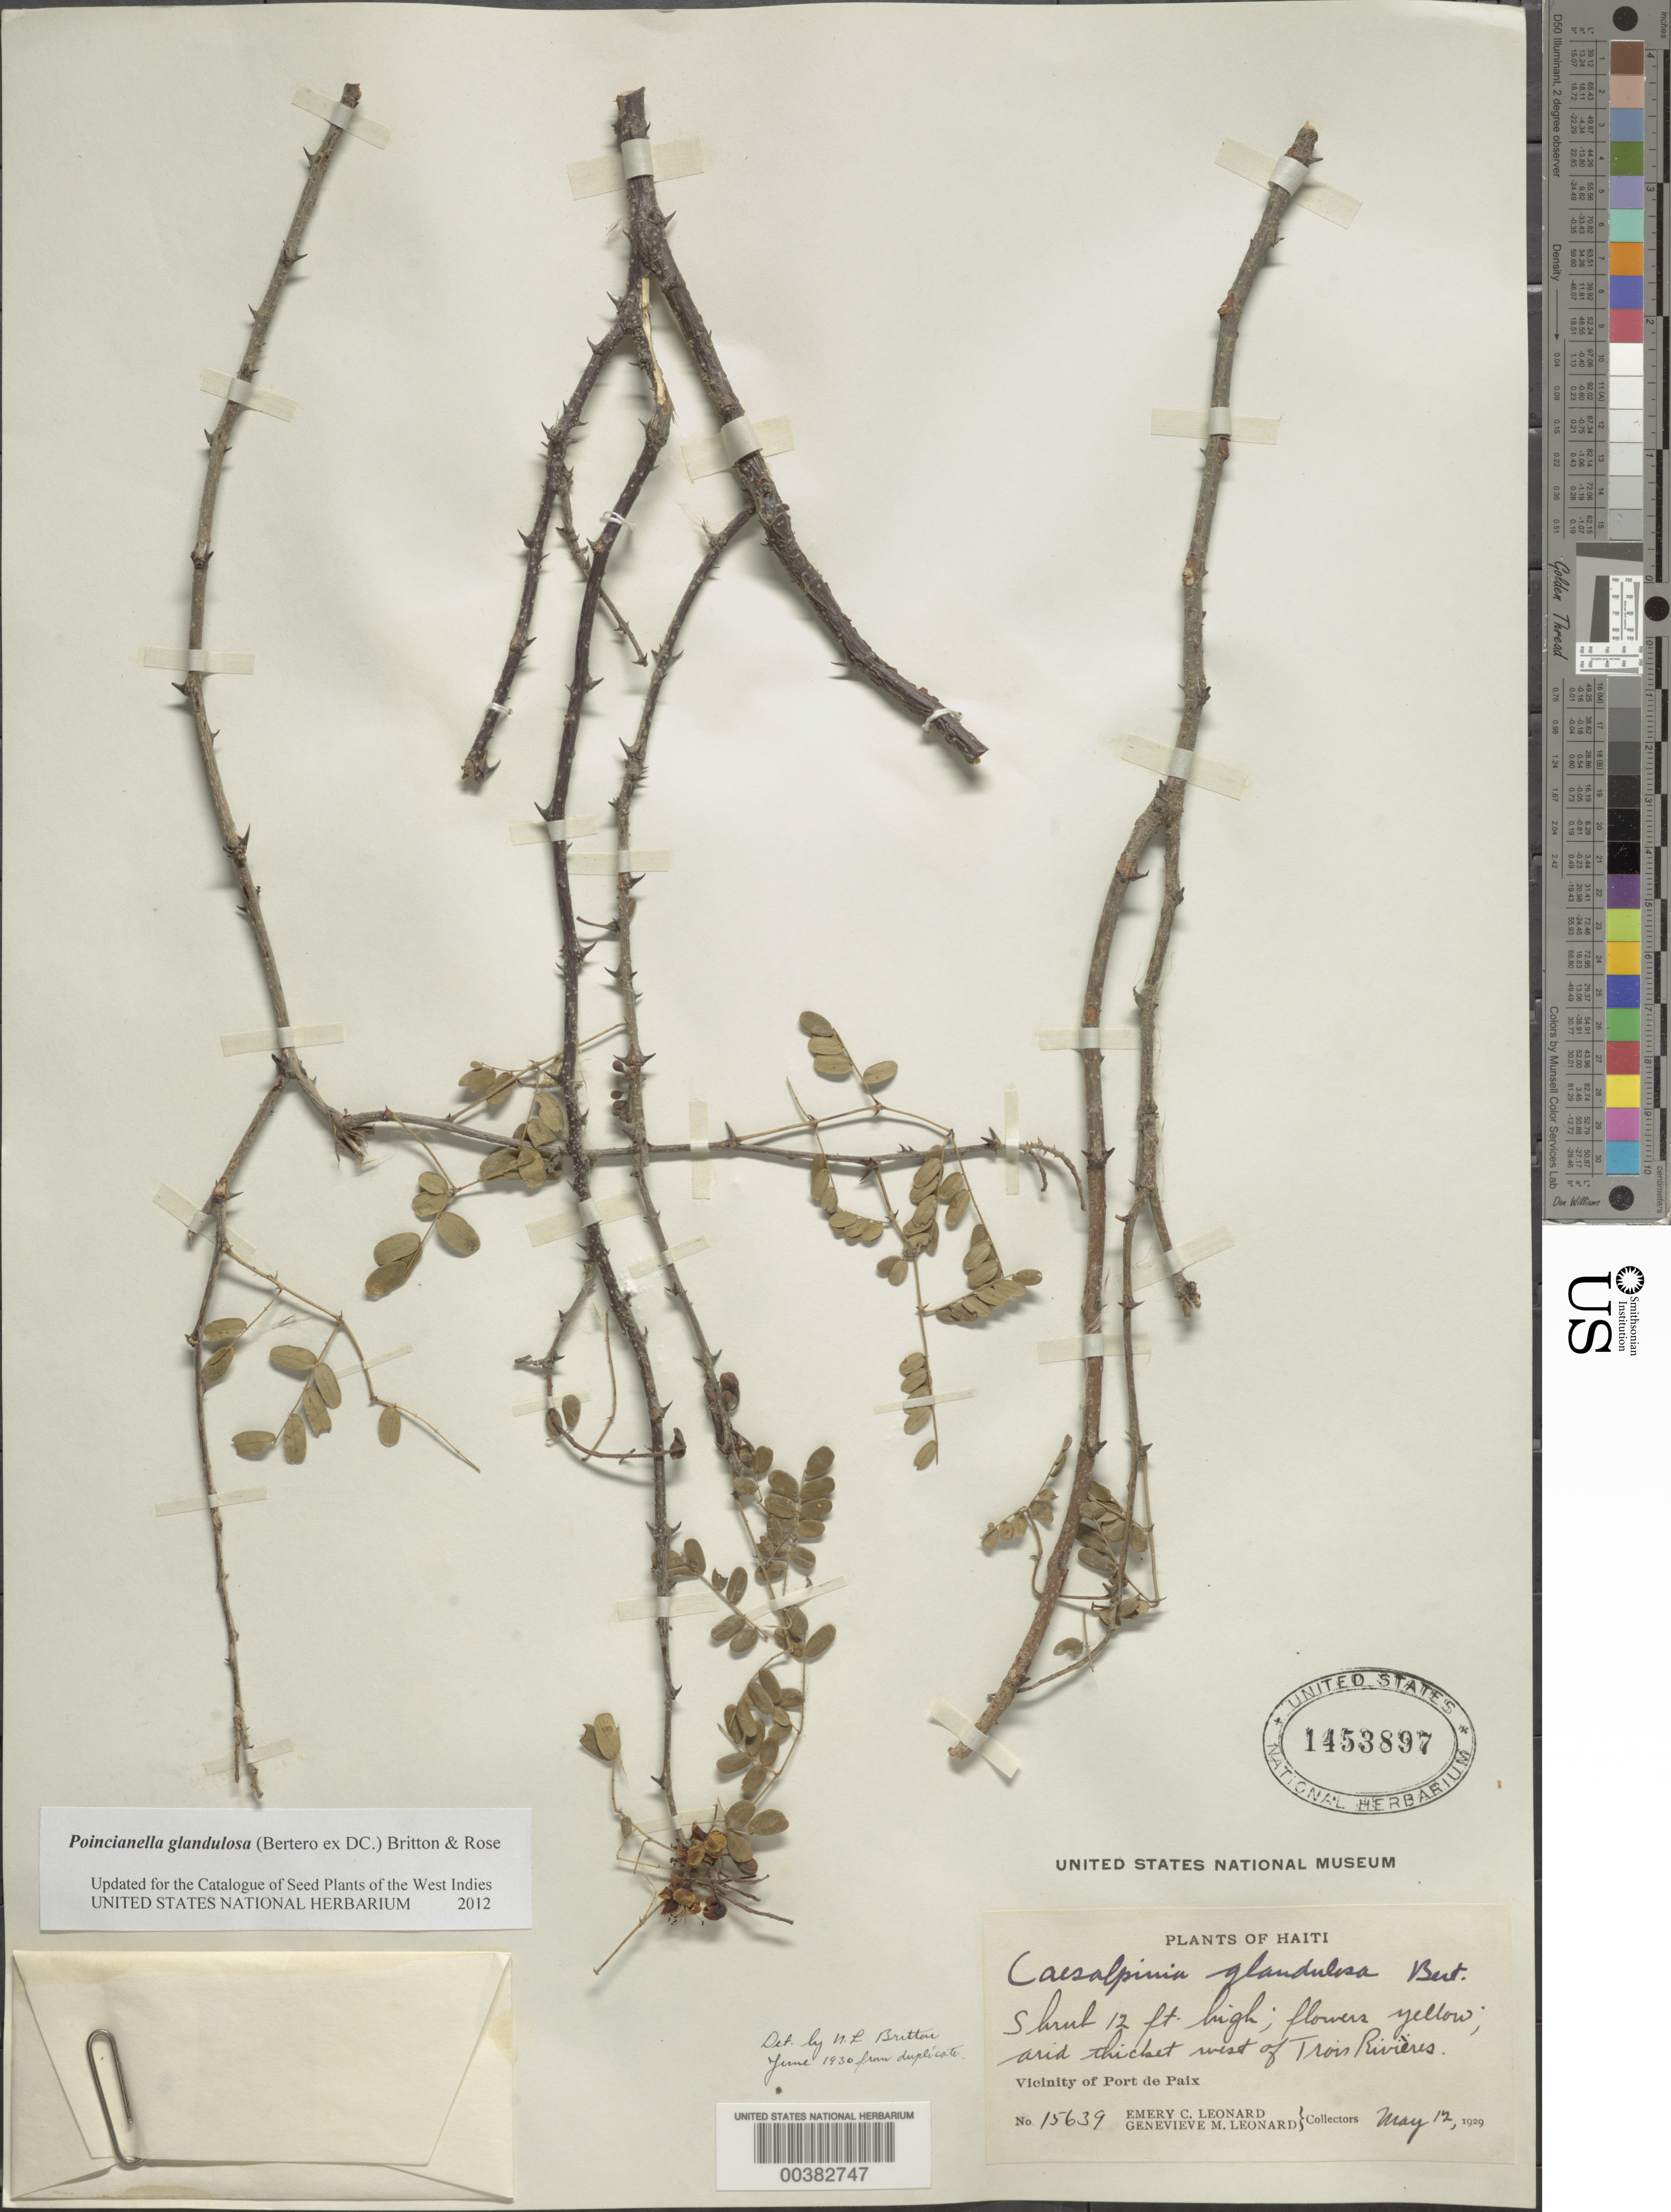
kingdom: Plantae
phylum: Tracheophyta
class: Magnoliopsida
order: Fabales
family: Fabaceae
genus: Erythrostemon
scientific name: Erythrostemon glandulosus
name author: (Bertero ex DC.) Gagnon & G.P. Lewis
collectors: E. C. Leonard & G. M. Leonard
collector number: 15639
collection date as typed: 12 May 1929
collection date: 1929-05-12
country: Haiti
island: Hispaniola Island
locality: W of trois rivieres; vicinity of port de paix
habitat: Arid thicket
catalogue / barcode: US 1453897